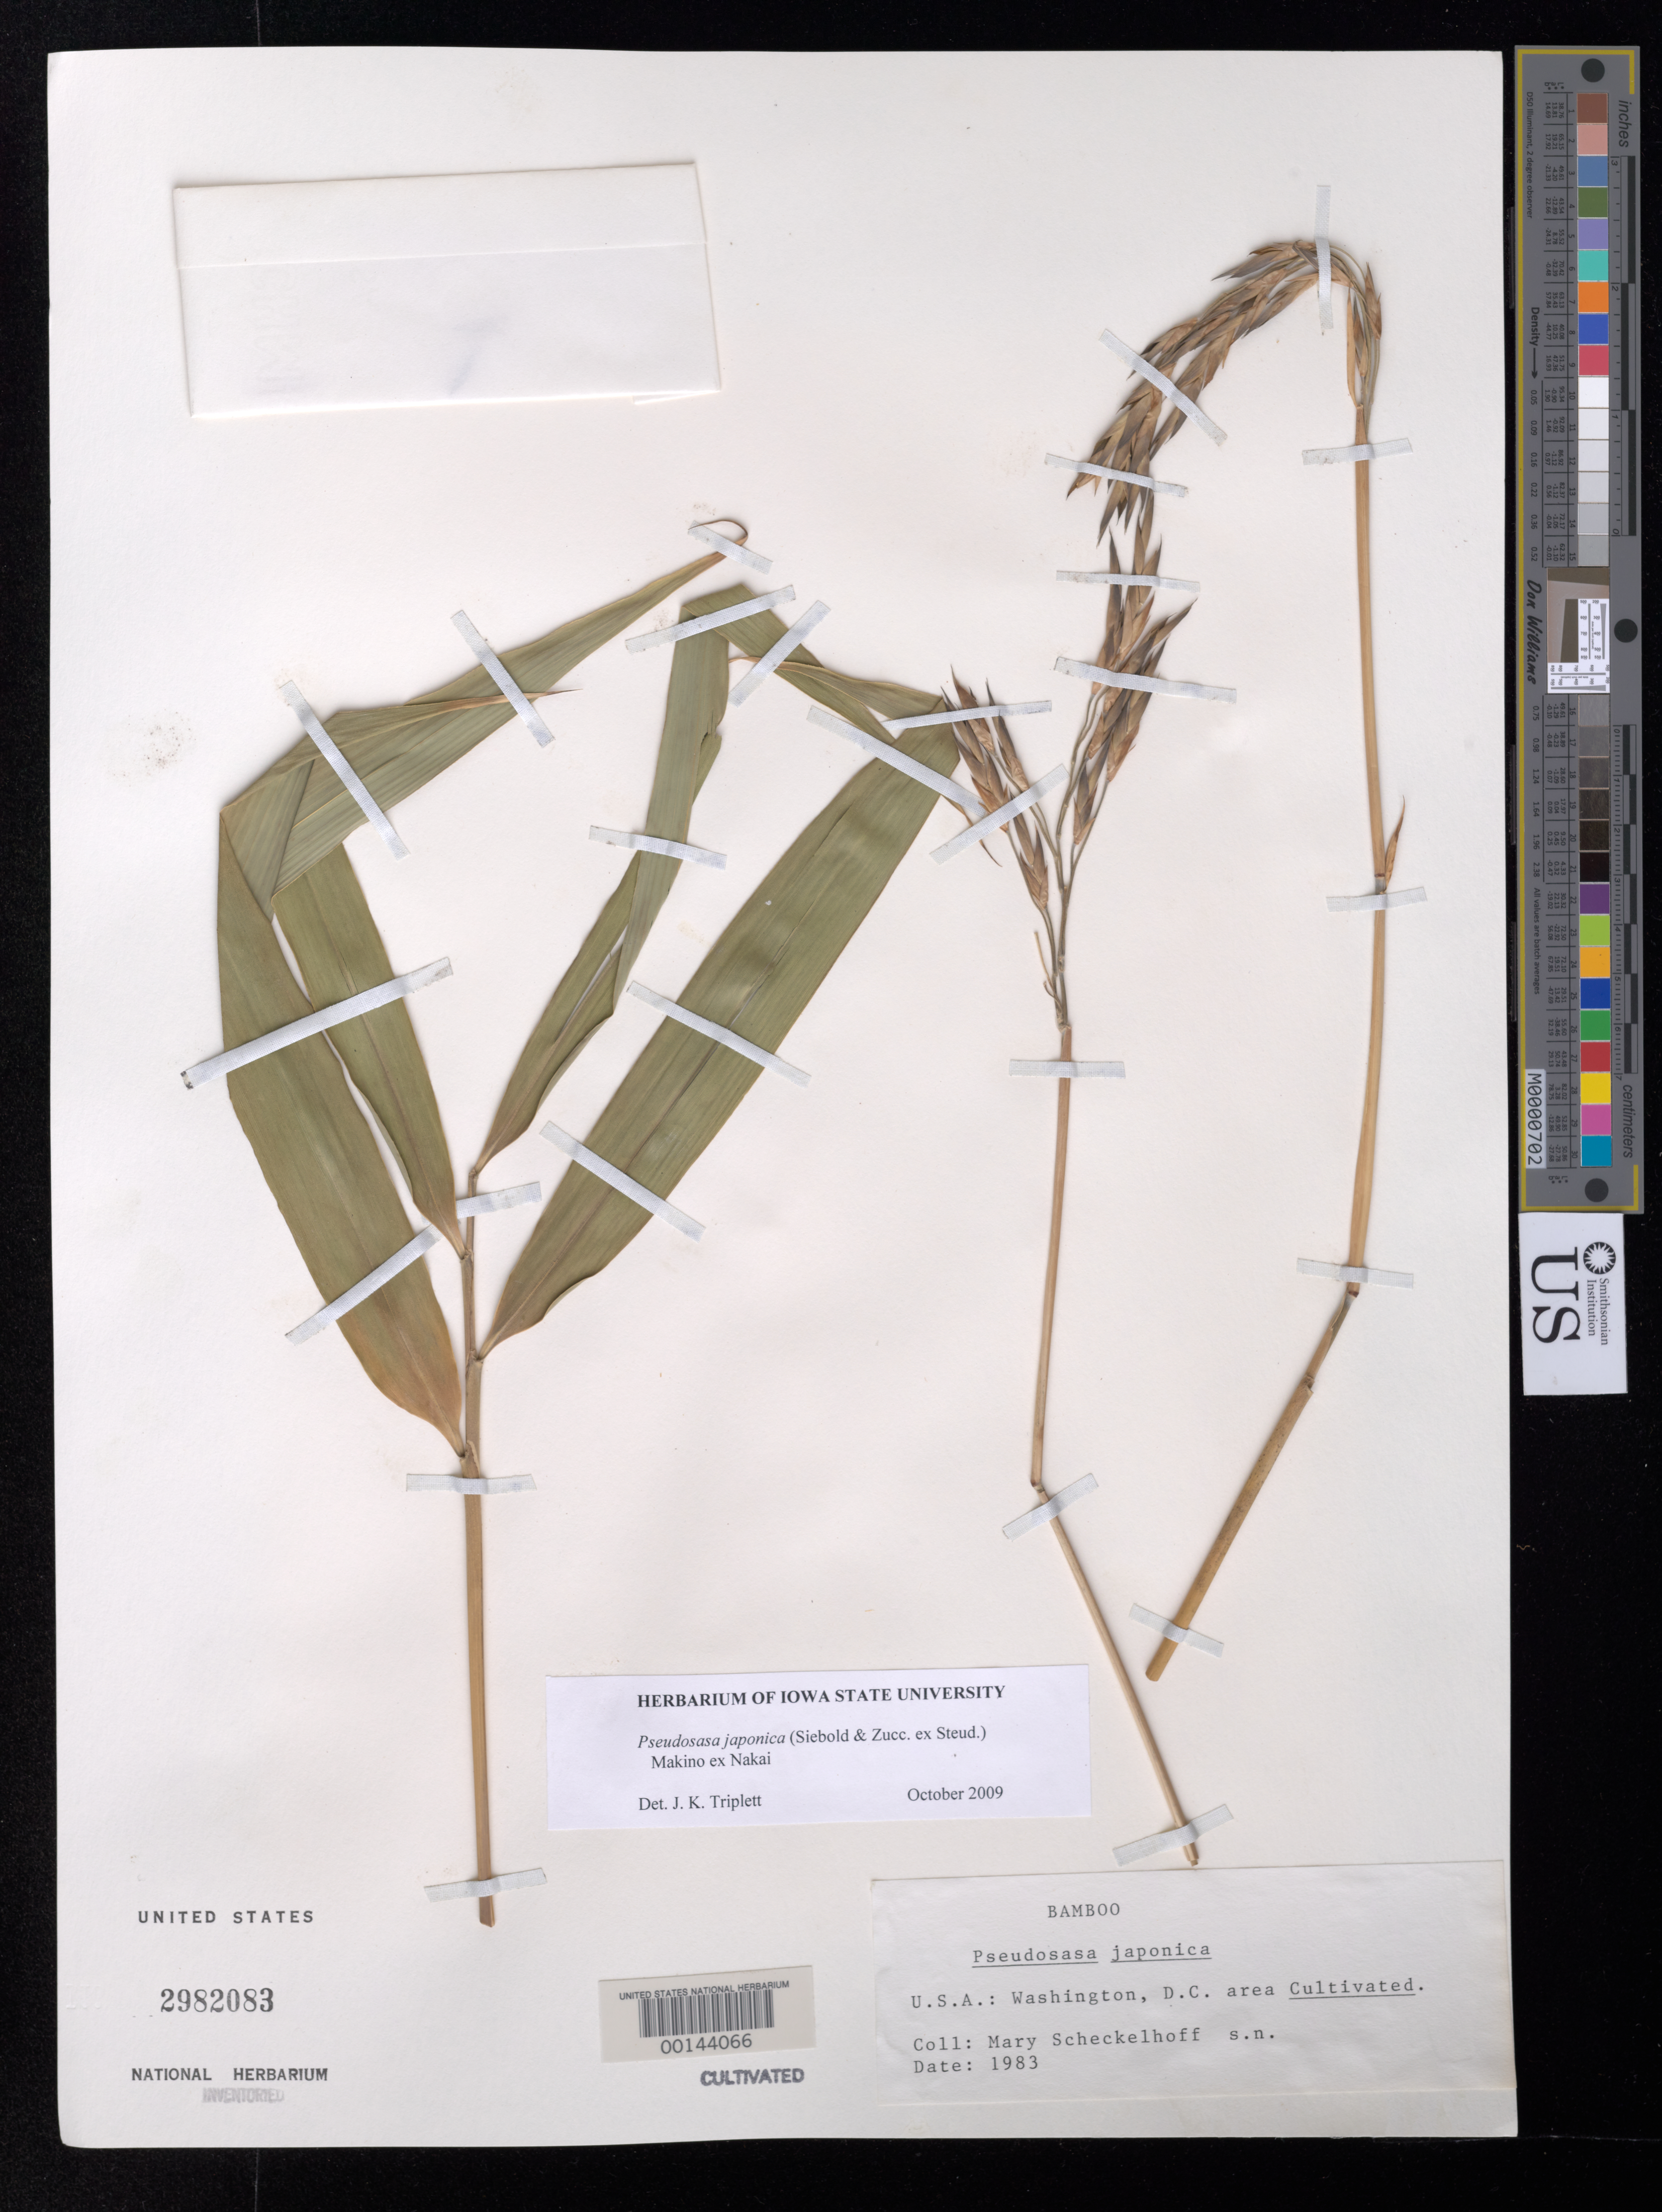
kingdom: Plantae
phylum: Tracheophyta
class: Liliopsida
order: Poales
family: Poaceae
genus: Pseudosasa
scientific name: Pseudosasa japonica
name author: (Siebold & Zucc. ex Steud.) Makino ex Nakai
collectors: M. Scheckelhoff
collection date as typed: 1983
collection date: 1983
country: United States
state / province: District of Columbia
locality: Washington d.c.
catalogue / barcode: US 2982083